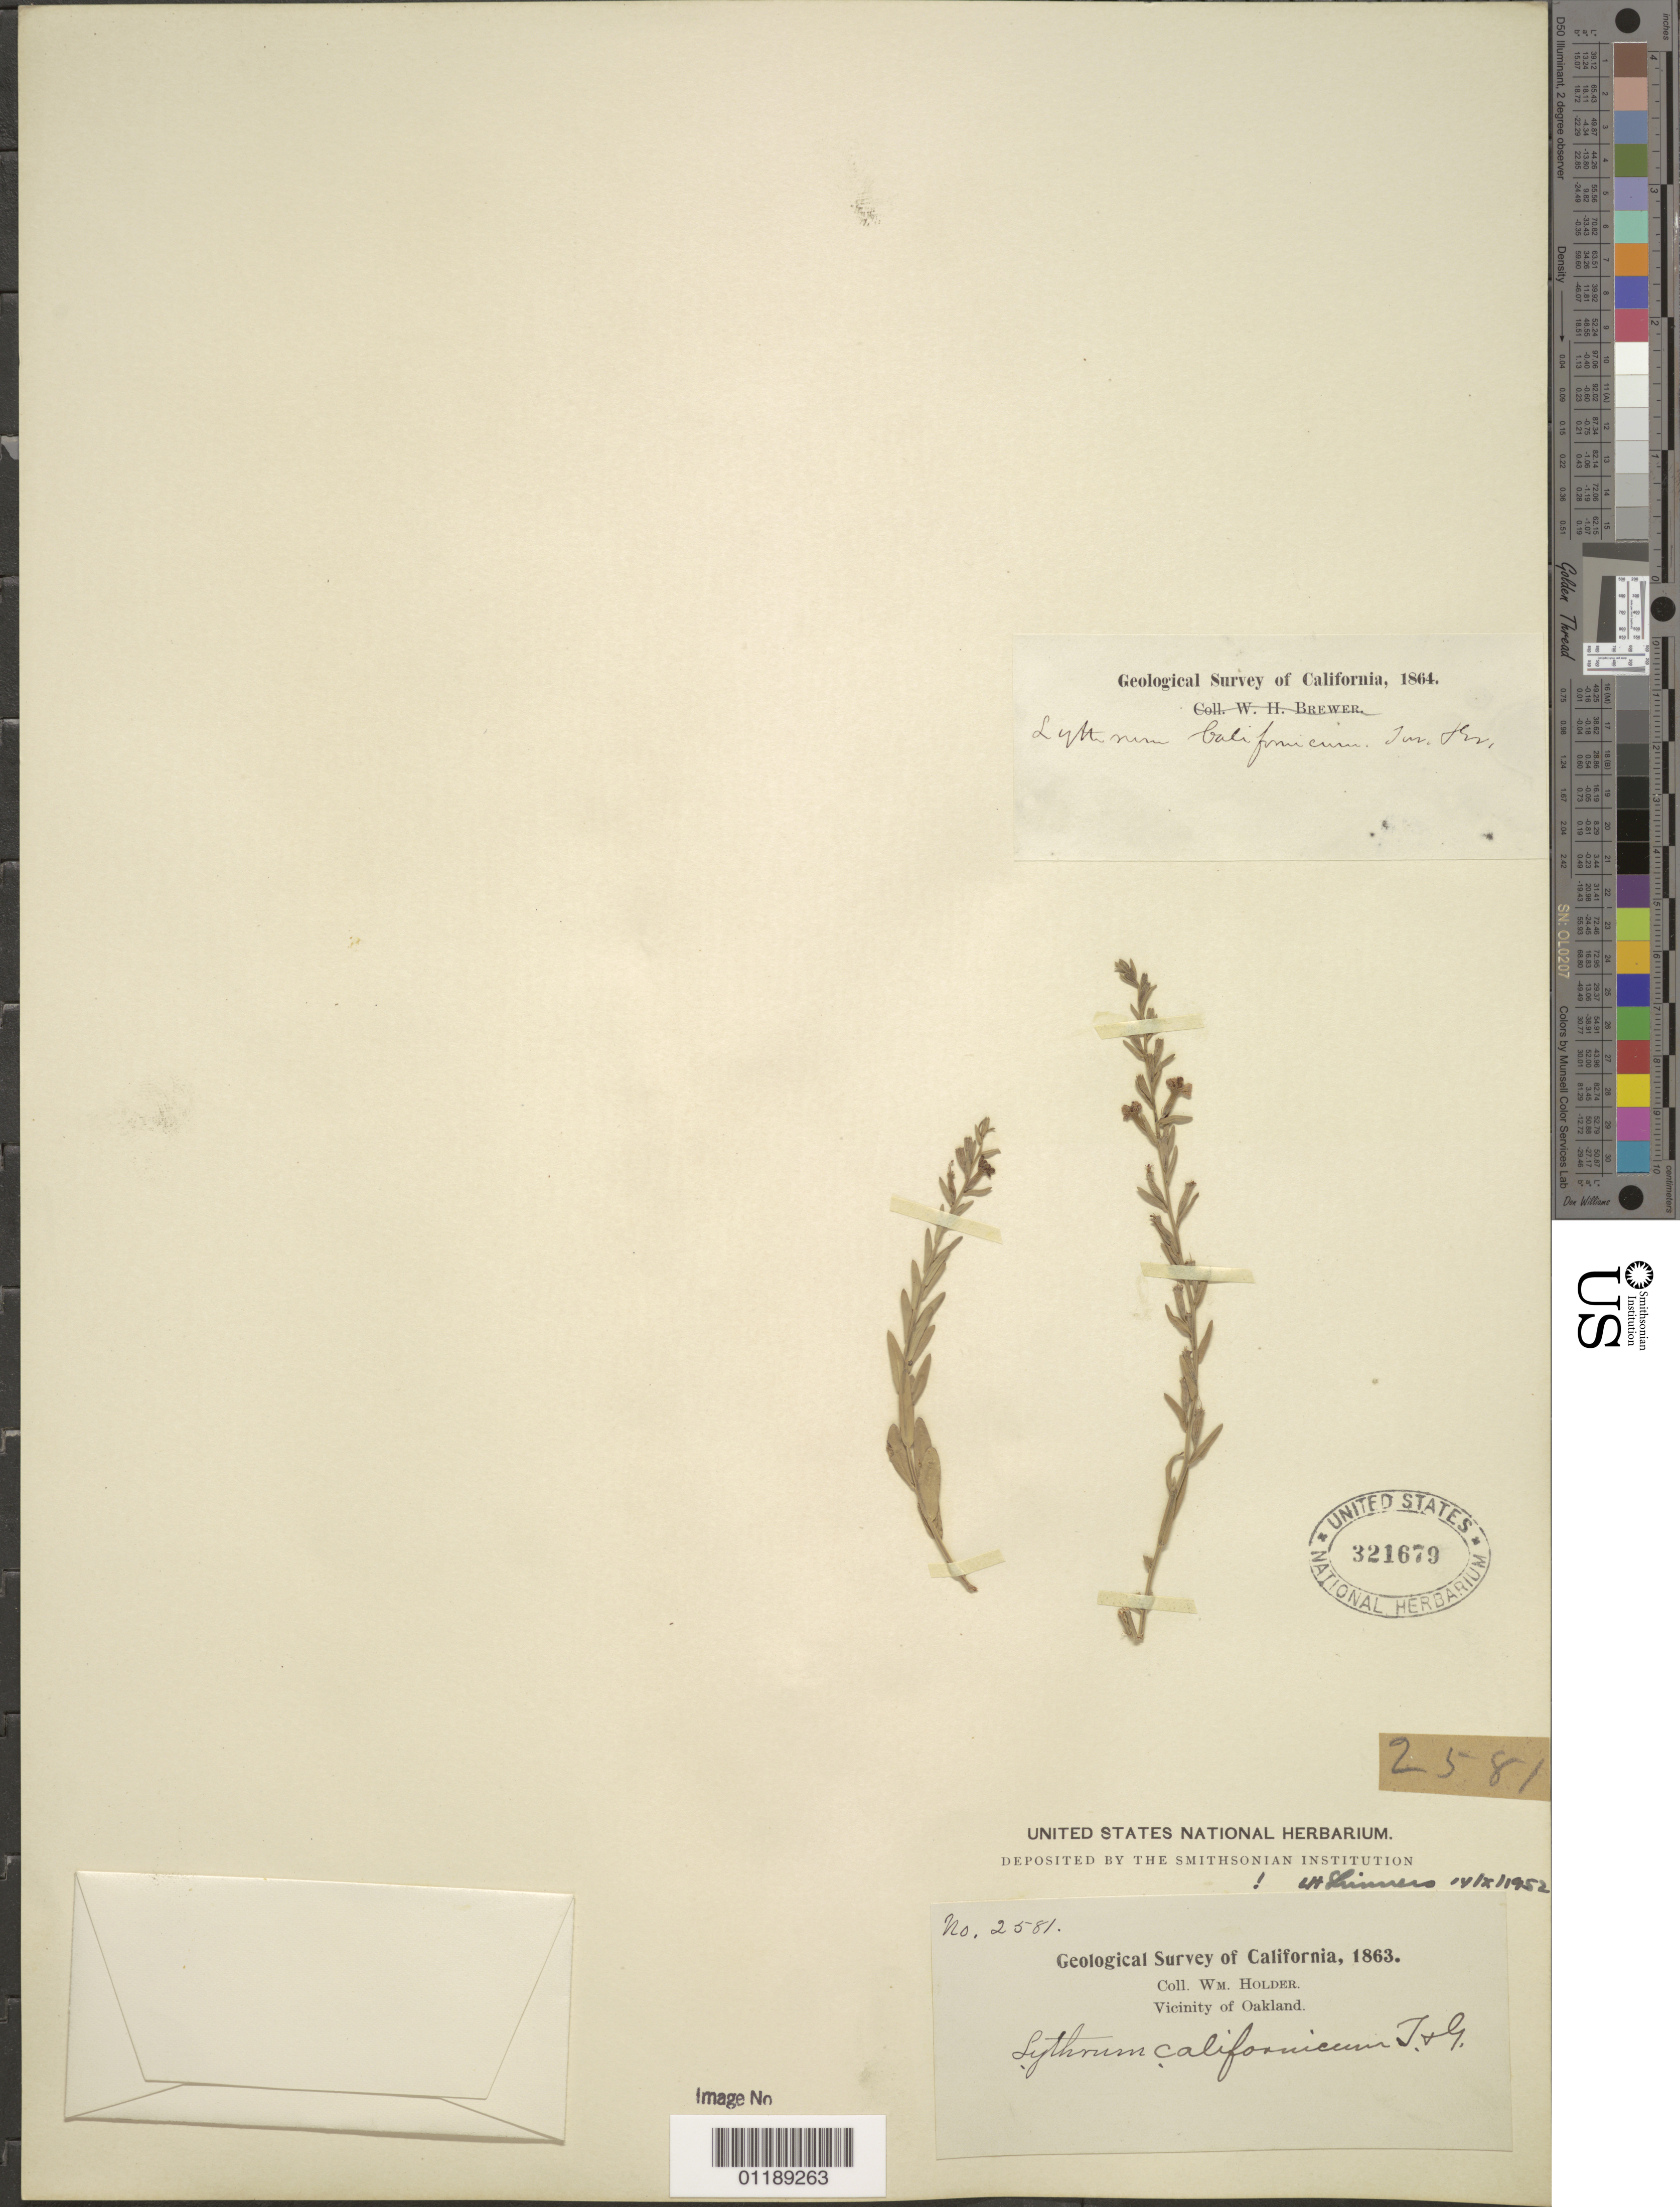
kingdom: Plantae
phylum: Tracheophyta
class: Magnoliopsida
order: Myrtales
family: Lythraceae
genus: Lythrum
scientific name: Lythrum californicum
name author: Torr. & A. Gray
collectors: W. Holder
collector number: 2581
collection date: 1863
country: United States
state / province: California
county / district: Alameda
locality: Vicinity of Oakland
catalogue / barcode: US 321679